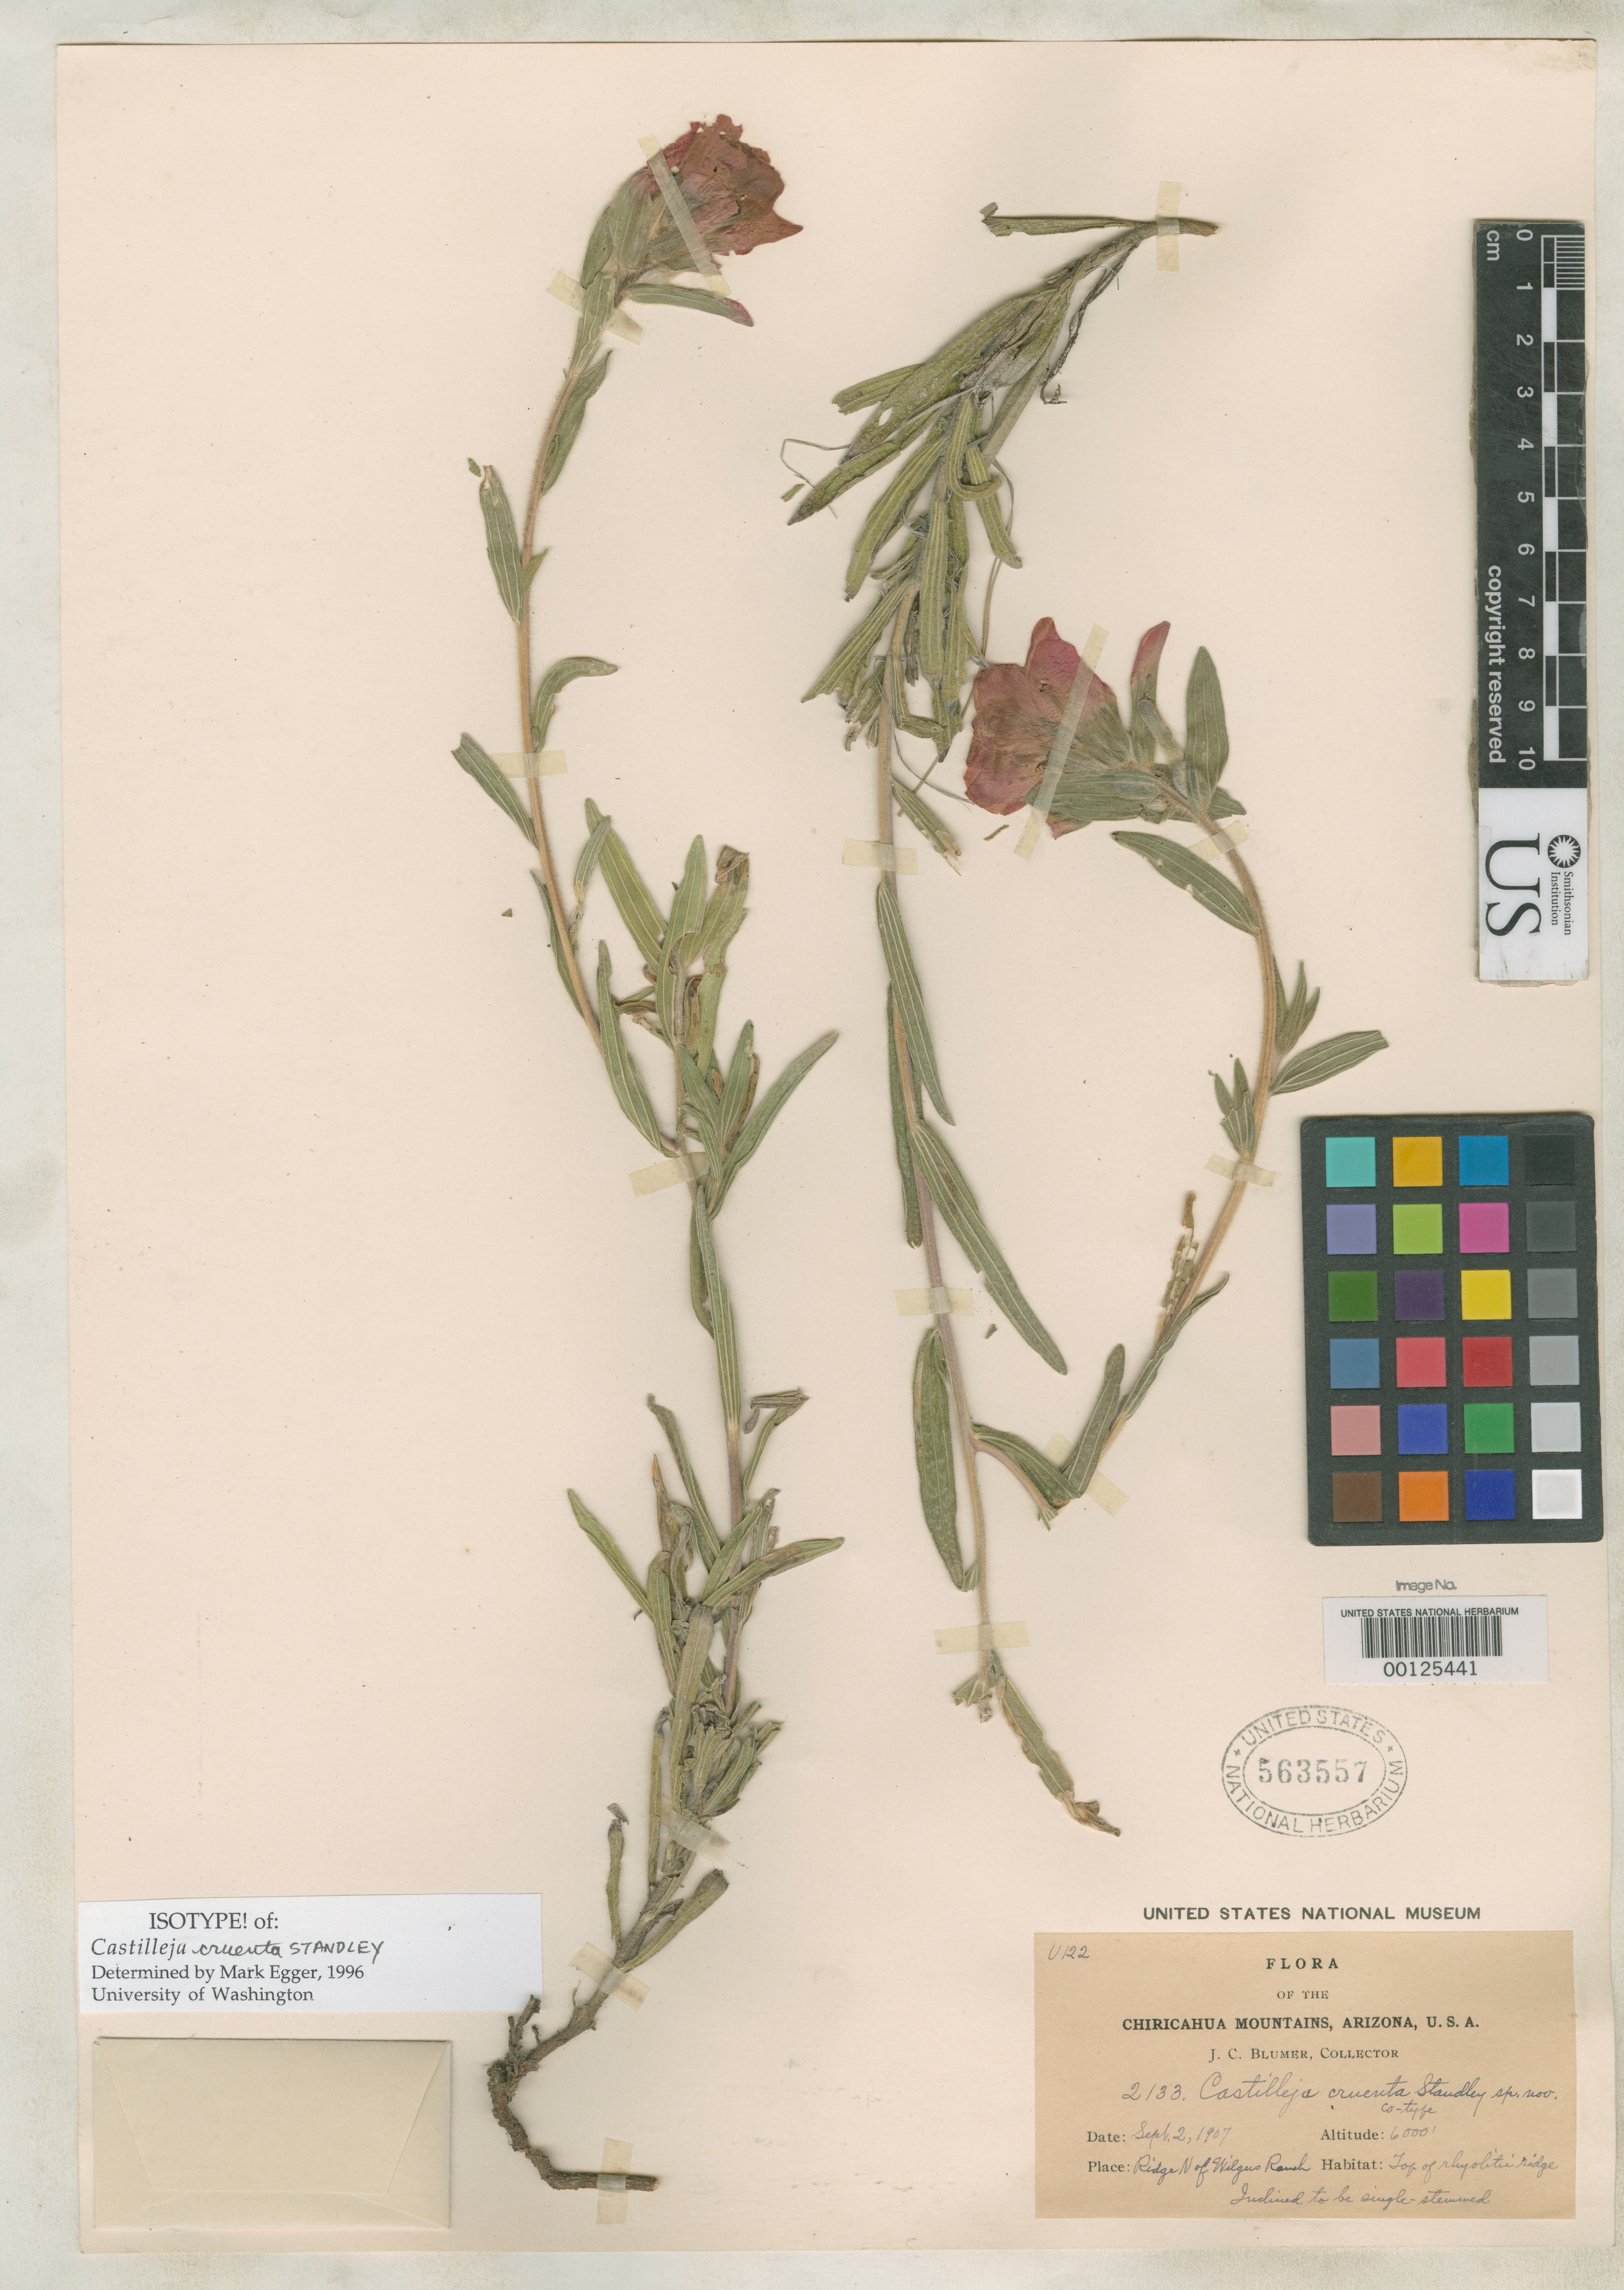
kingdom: Plantae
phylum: Tracheophyta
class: Magnoliopsida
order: Lamiales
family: Orobanchaceae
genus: Castilleja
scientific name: Castilleja cruenta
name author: Standl.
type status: Isotype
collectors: J. C. Blumer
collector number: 2133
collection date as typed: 02 Sep 1907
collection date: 1907-09-02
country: United States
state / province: Arizona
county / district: Cochise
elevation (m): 1829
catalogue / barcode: US 563557